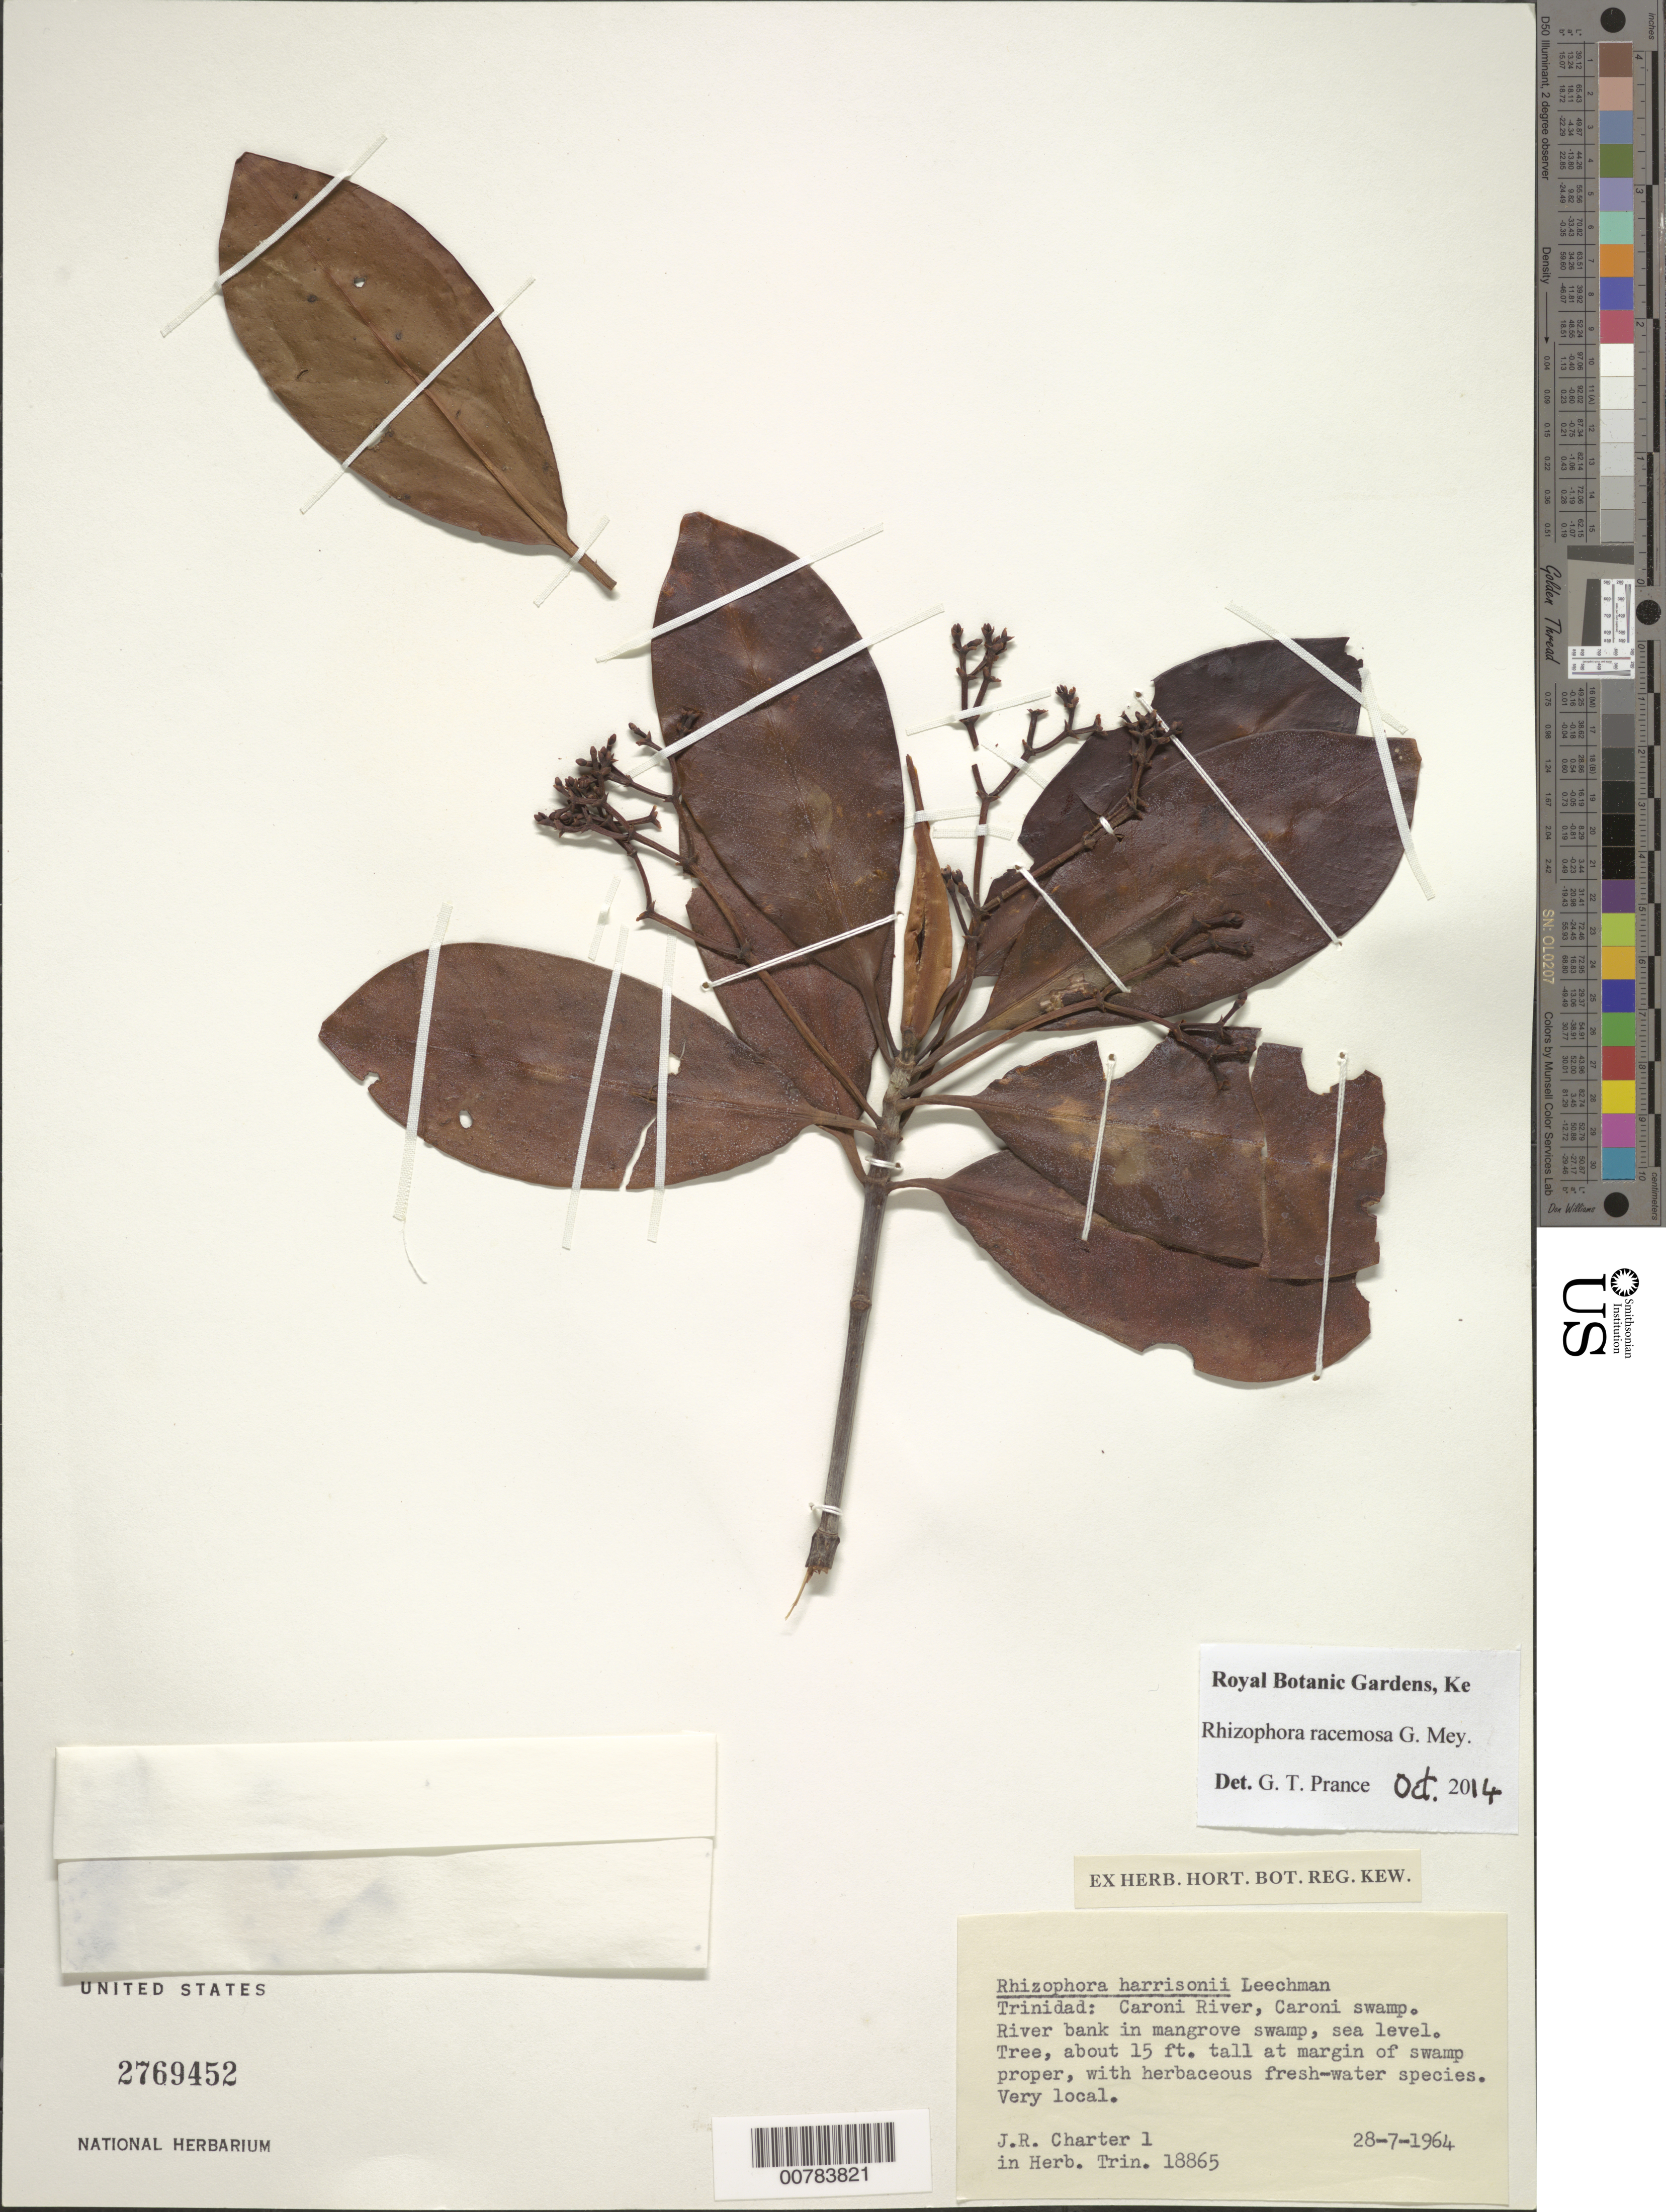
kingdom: Plantae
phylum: Tracheophyta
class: Magnoliopsida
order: Malpighiales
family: Rhizophoraceae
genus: Rhizophora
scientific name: Rhizophora racemosa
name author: G. Mey.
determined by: Prance, G. T.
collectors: J. Charter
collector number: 1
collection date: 1964-07-28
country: Trinidad and Tobago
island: Trinidad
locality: Caroni River, Caroni Swamp, river bank at margin of swamp.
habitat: Mangrove swamp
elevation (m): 0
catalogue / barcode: US 2769452